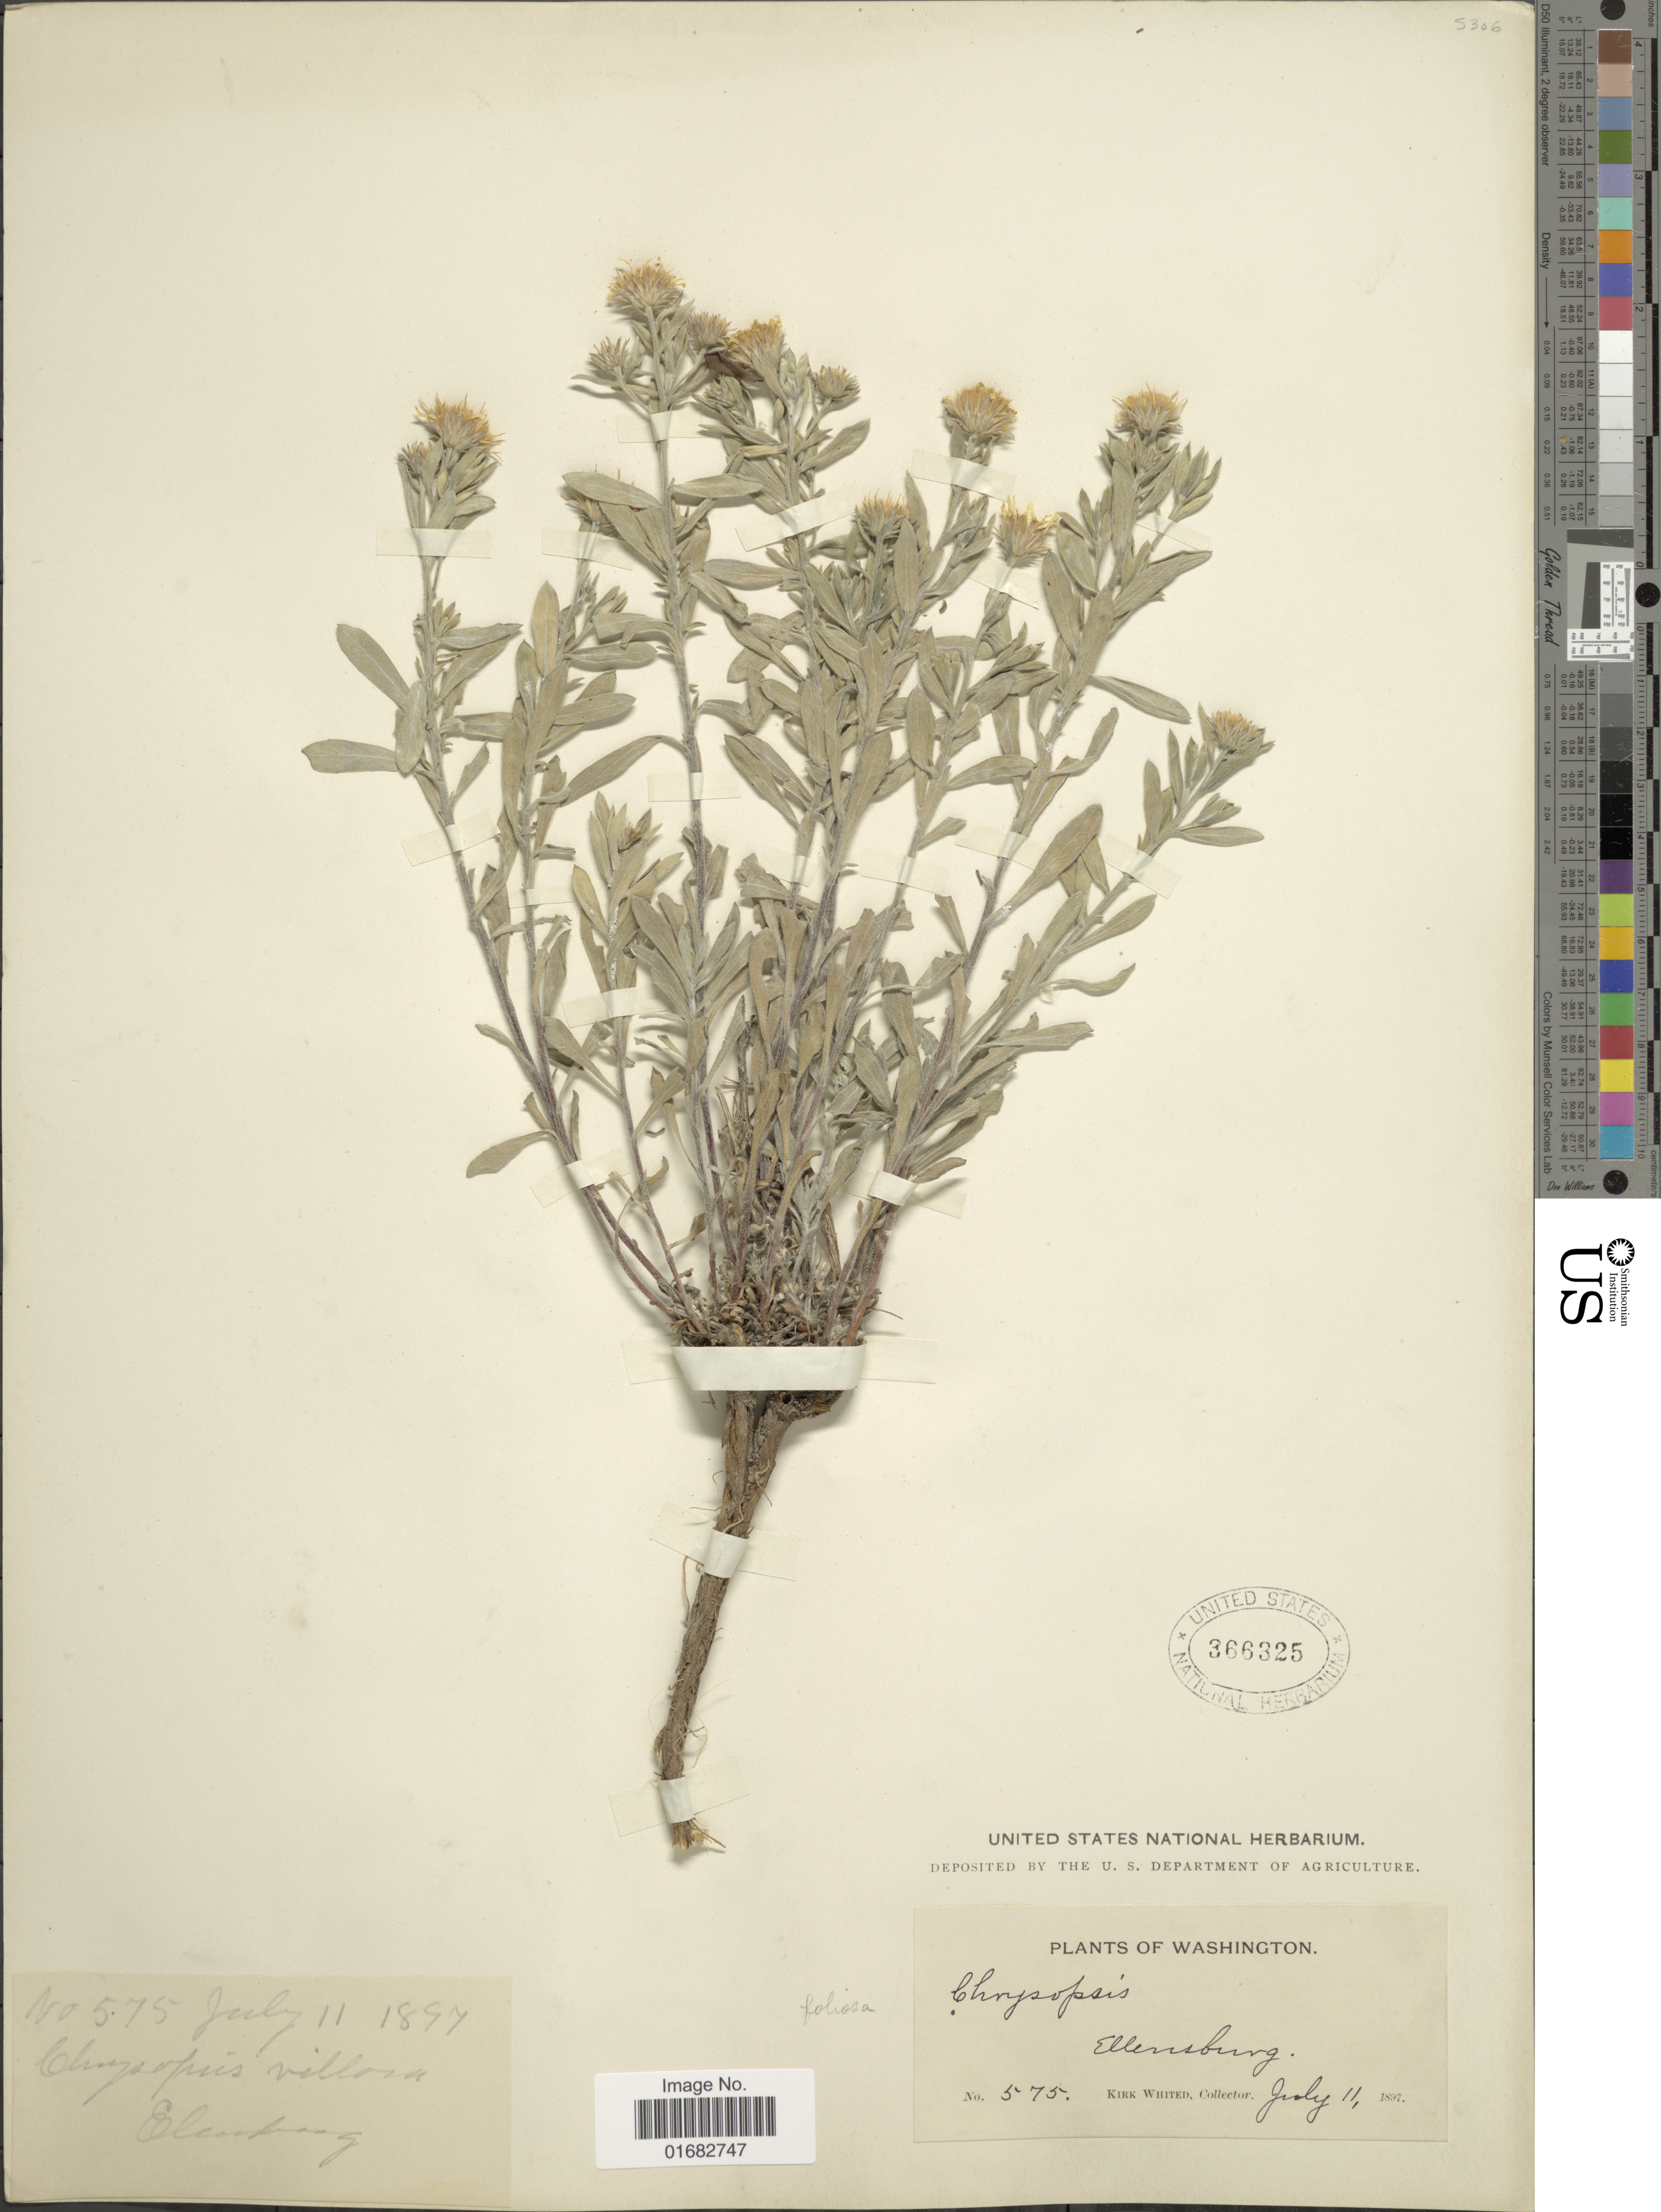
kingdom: Plantae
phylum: Tracheophyta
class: Magnoliopsida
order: Asterales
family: Asteraceae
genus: Heterotheca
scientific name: Heterotheca villosa var. foliosa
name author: (Nutt.) V.L. Harms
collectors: K. Whited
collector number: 575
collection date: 1897-07-11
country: United States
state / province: Washington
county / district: Kittitas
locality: Ellensburg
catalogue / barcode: US 366325